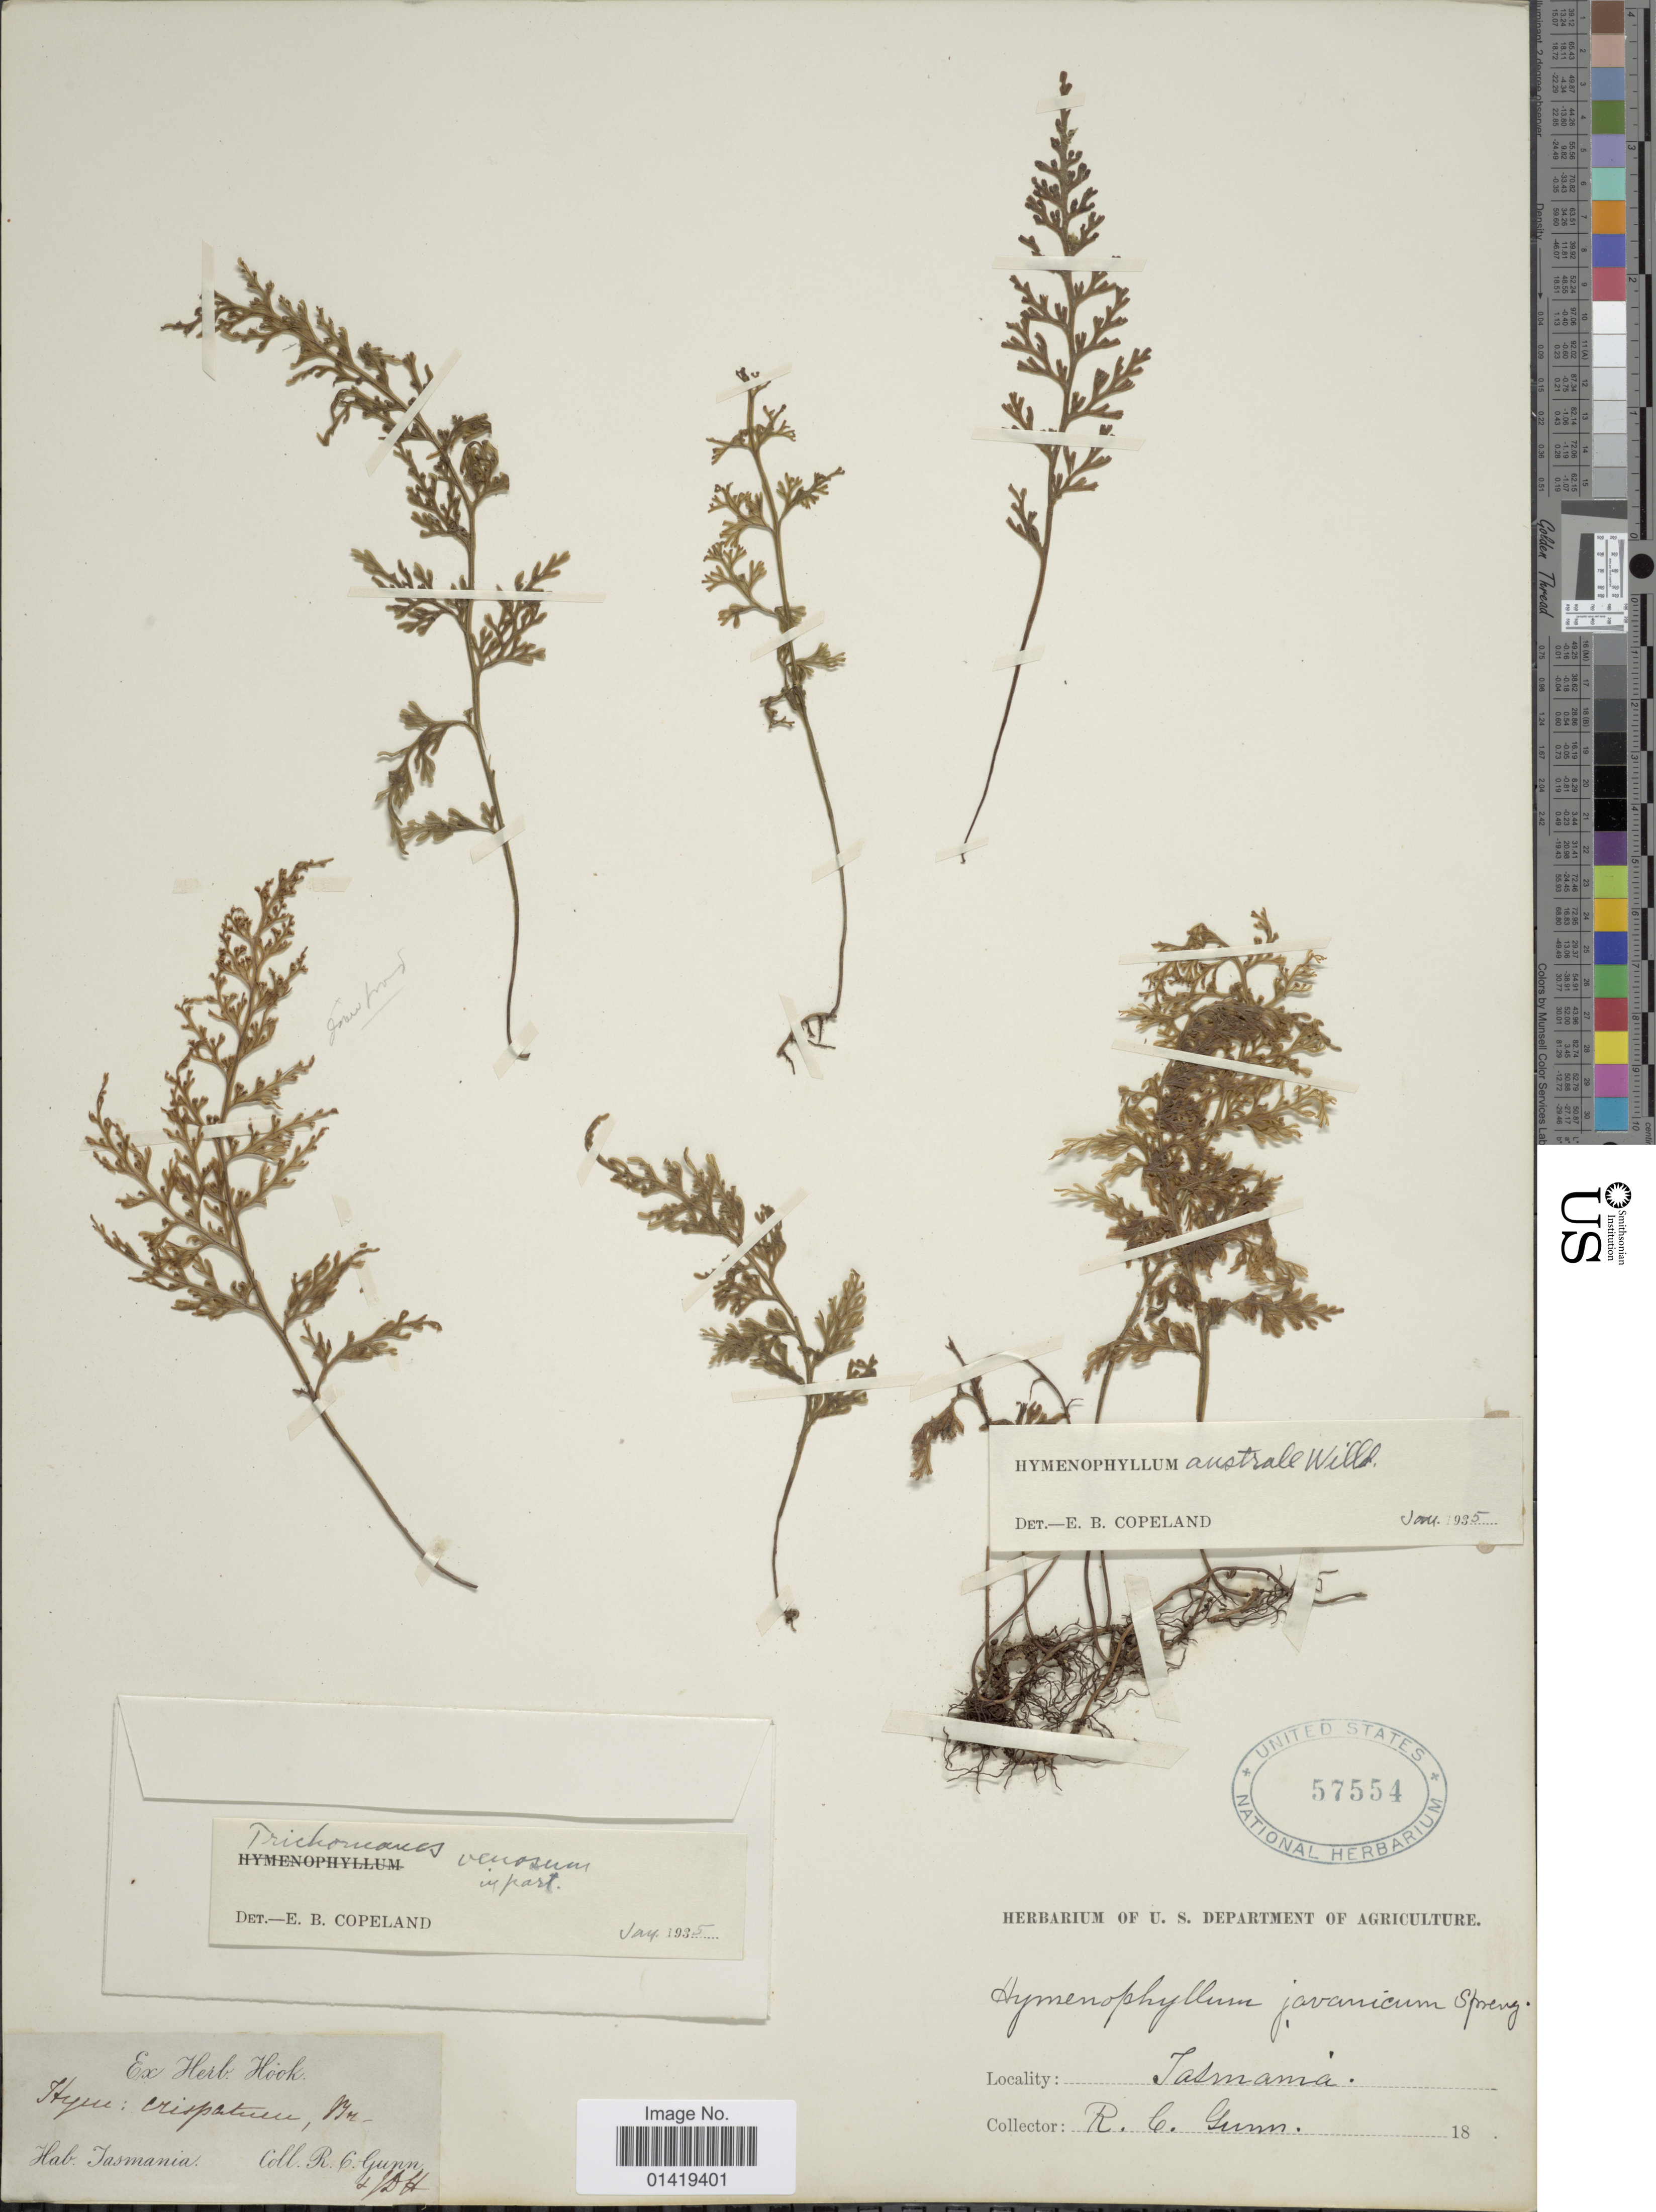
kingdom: Plantae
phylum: Tracheophyta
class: Polypodiopsida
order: Hymenophyllales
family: Hymenophyllaceae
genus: Hymenophyllum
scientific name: Hymenophyllum australe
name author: Willd.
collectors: R. Gunn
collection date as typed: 18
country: Australia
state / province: Tasmania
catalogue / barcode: US 57554